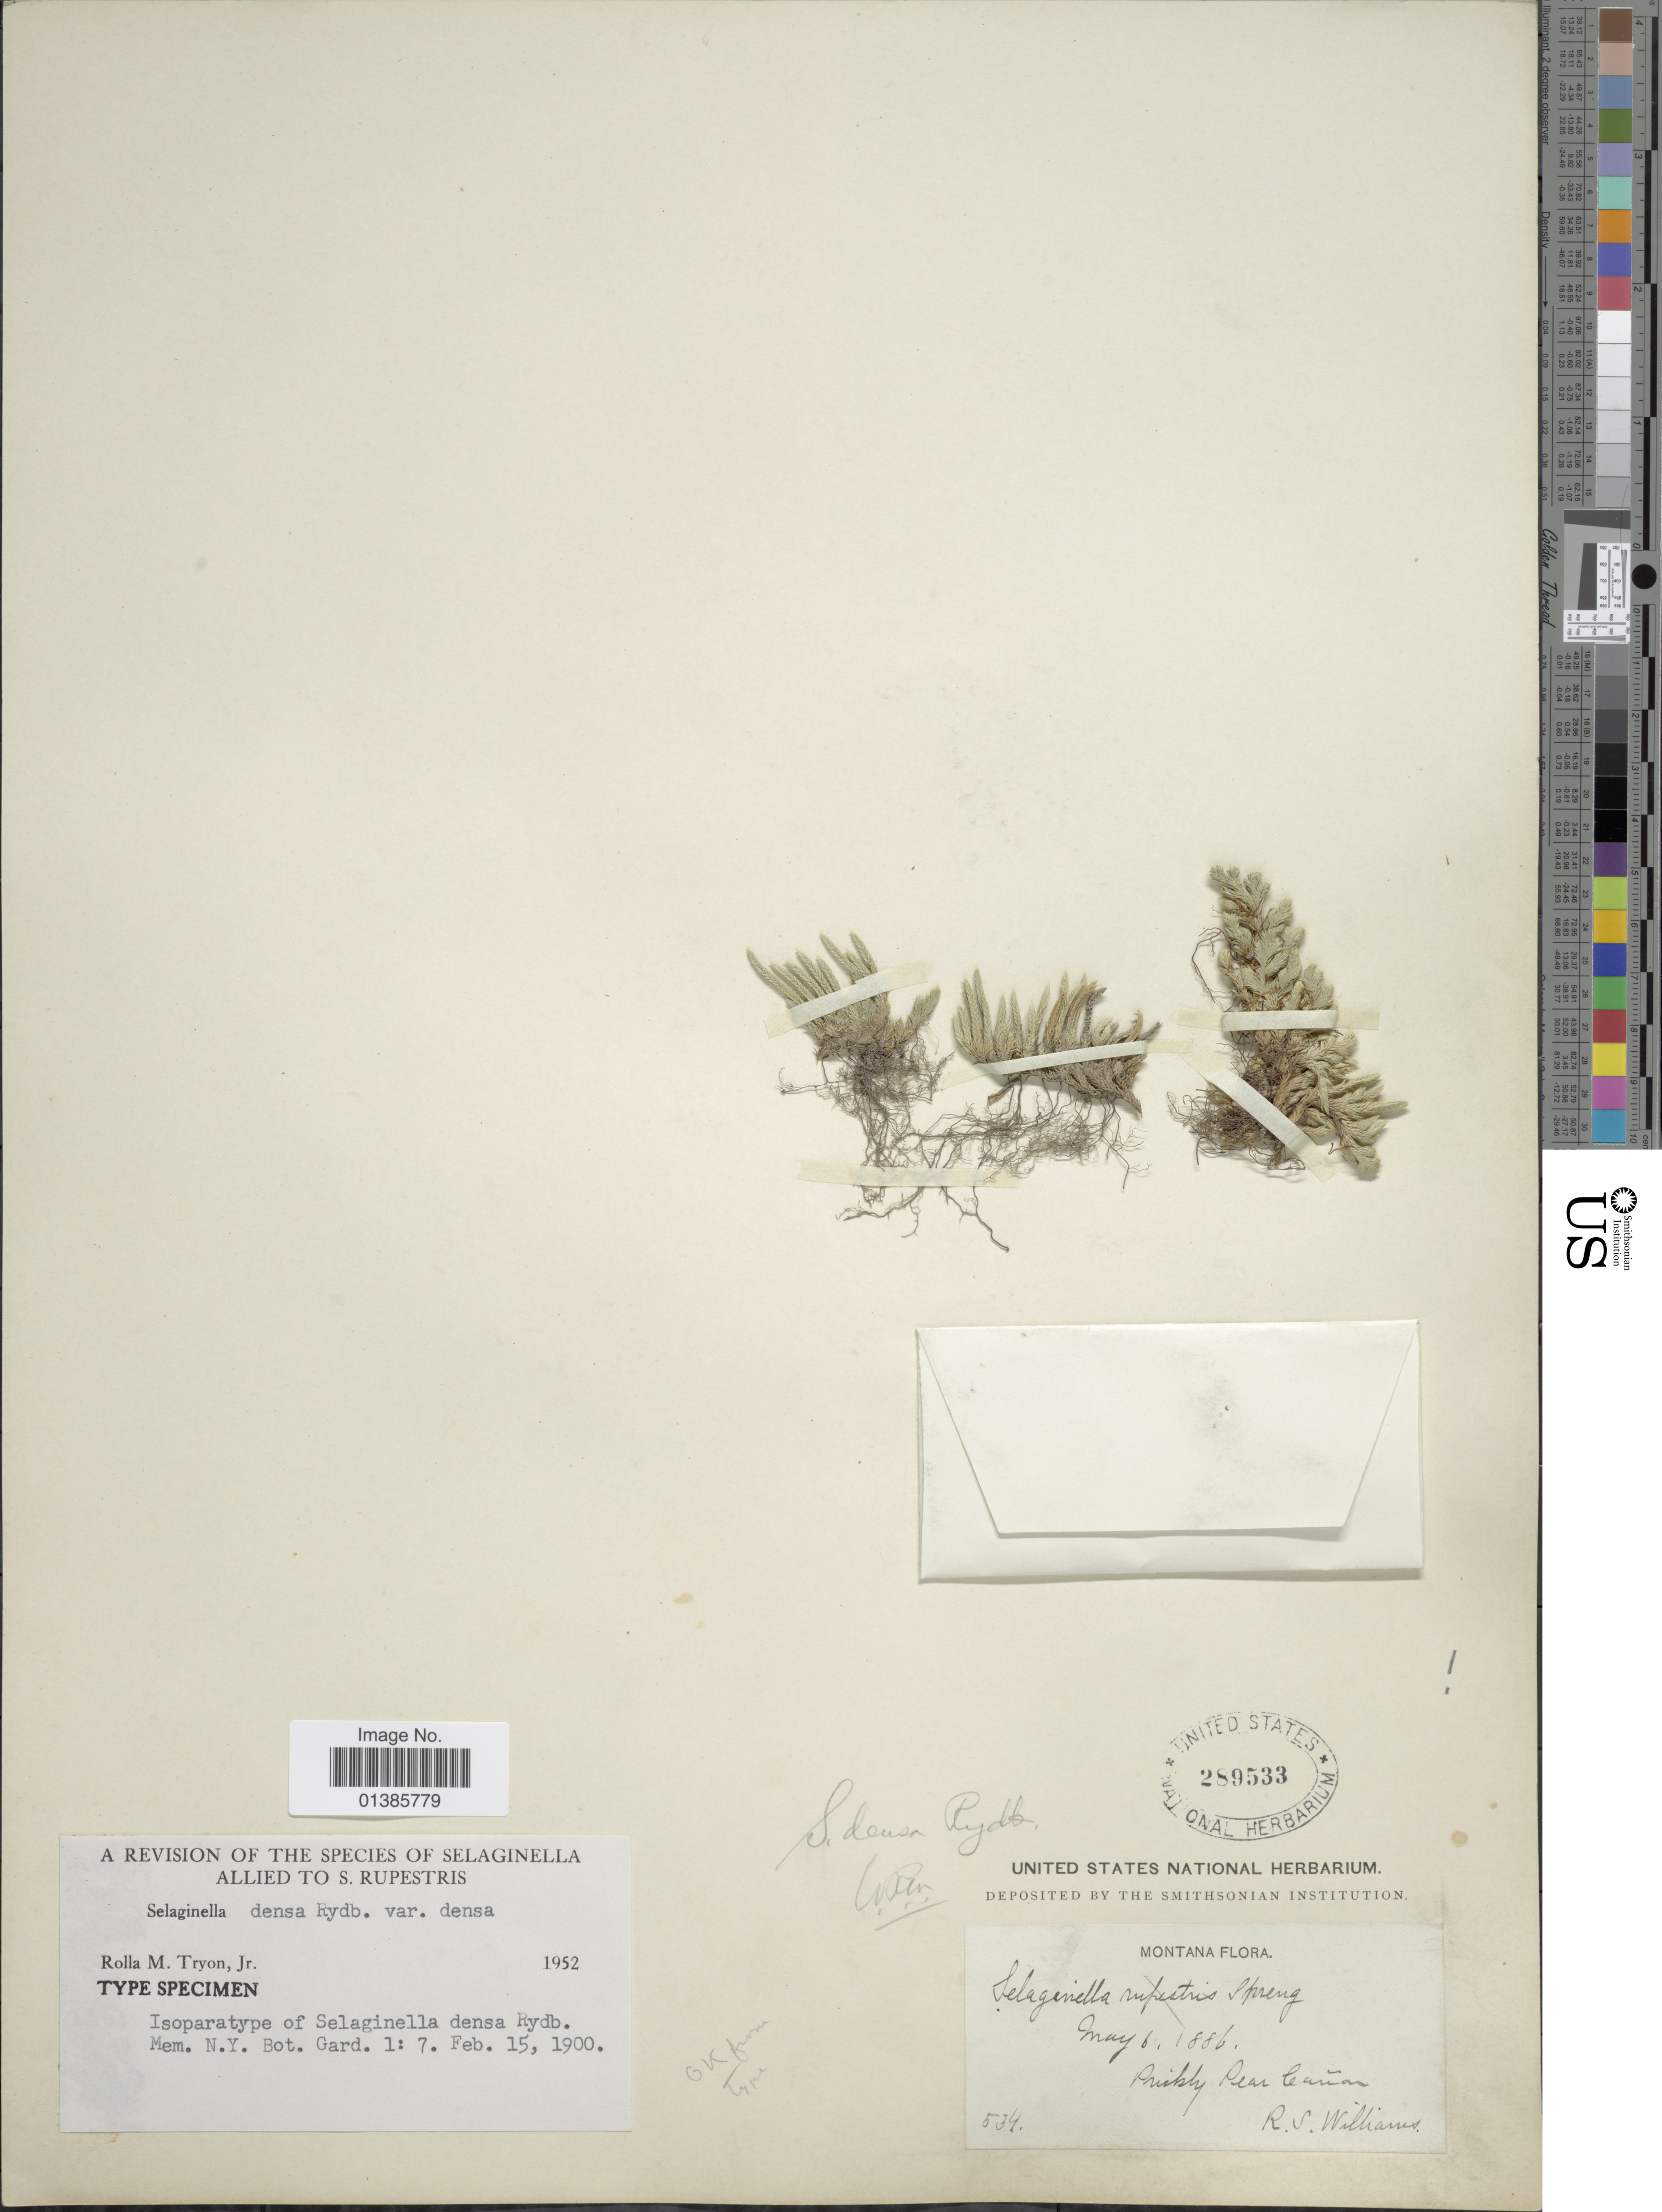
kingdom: Plantae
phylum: Tracheophyta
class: Lycopodiopsida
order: Selaginellales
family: Selaginellaceae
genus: Selaginella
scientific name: Selaginella densa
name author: Rydb.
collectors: R. S. Williams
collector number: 534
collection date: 1886-05-06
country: United States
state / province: Montana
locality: Prickly Pear Cañon.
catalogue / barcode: US 289533